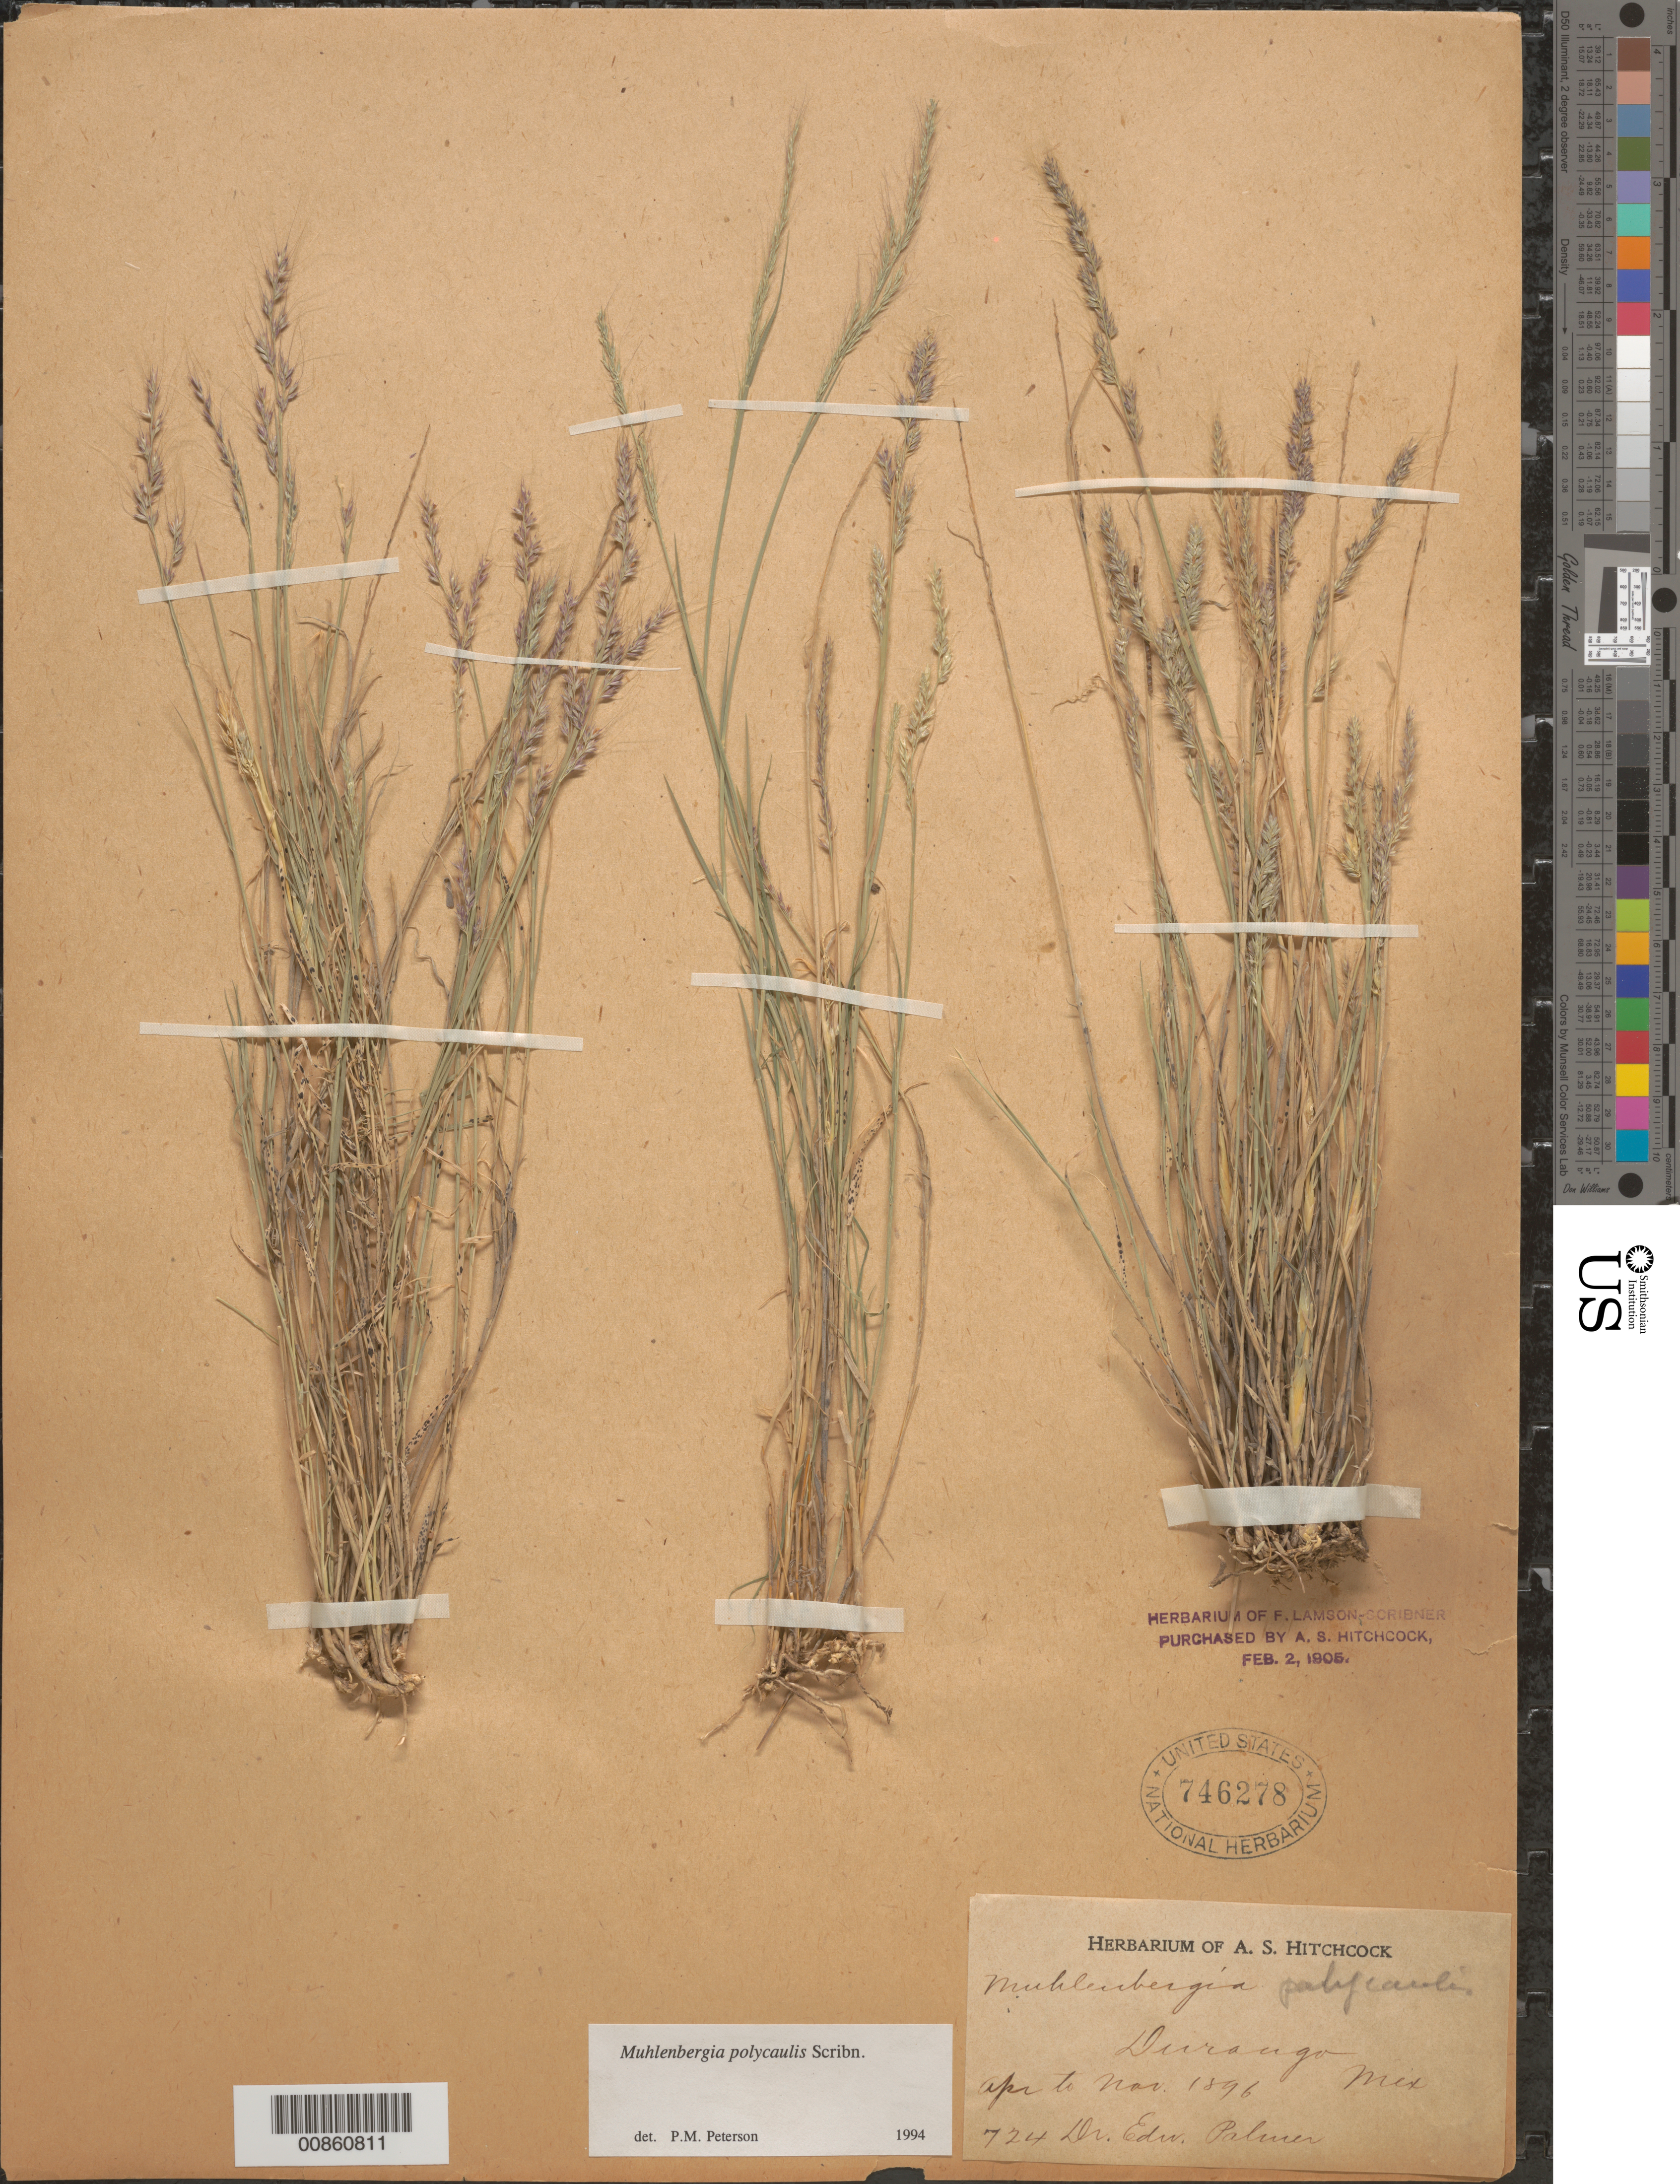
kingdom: Plantae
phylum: Tracheophyta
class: Liliopsida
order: Poales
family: Poaceae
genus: Muhlenbergia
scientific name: Muhlenbergia polycaulis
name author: Scribn.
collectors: E. Palmer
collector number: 724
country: Mexico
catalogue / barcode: US 746278